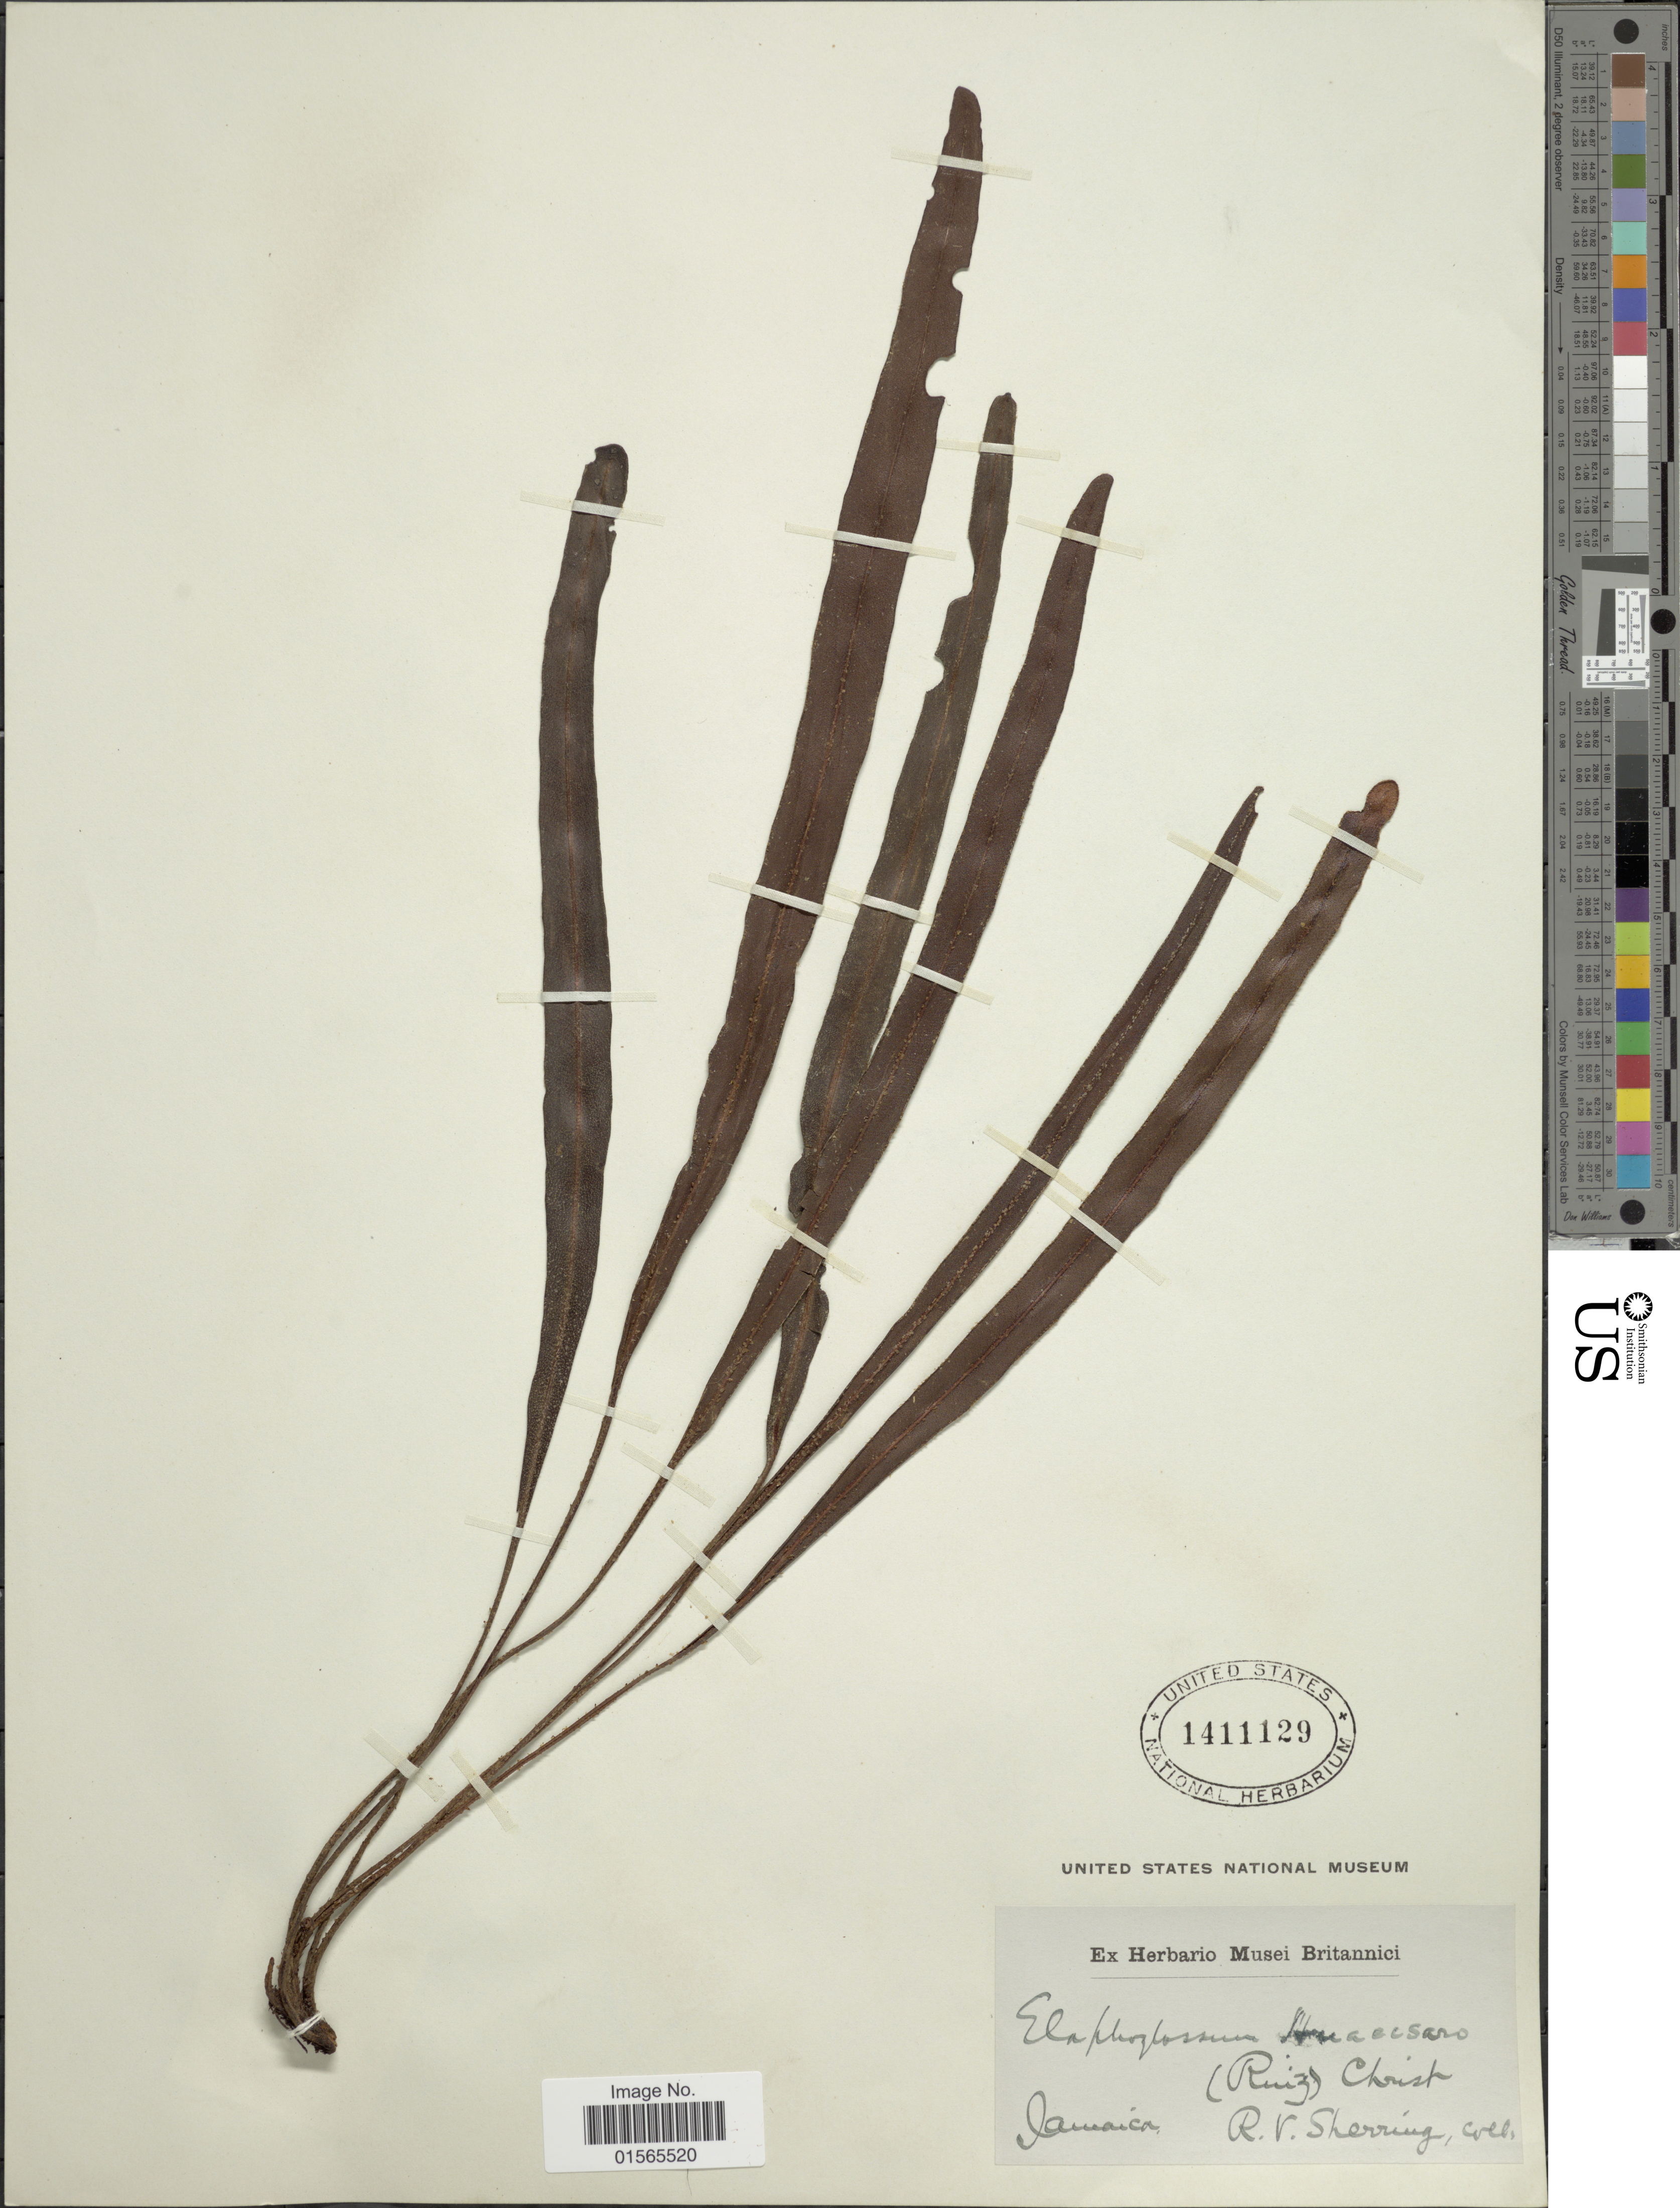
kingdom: Plantae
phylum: Tracheophyta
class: Polypodiopsida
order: Polypodiales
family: Dryopteridaceae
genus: Elaphoglossum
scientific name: Elaphoglossum huacsaro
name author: (Ruiz) Christ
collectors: R. Sherring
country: Jamaica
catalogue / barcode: US 1411129